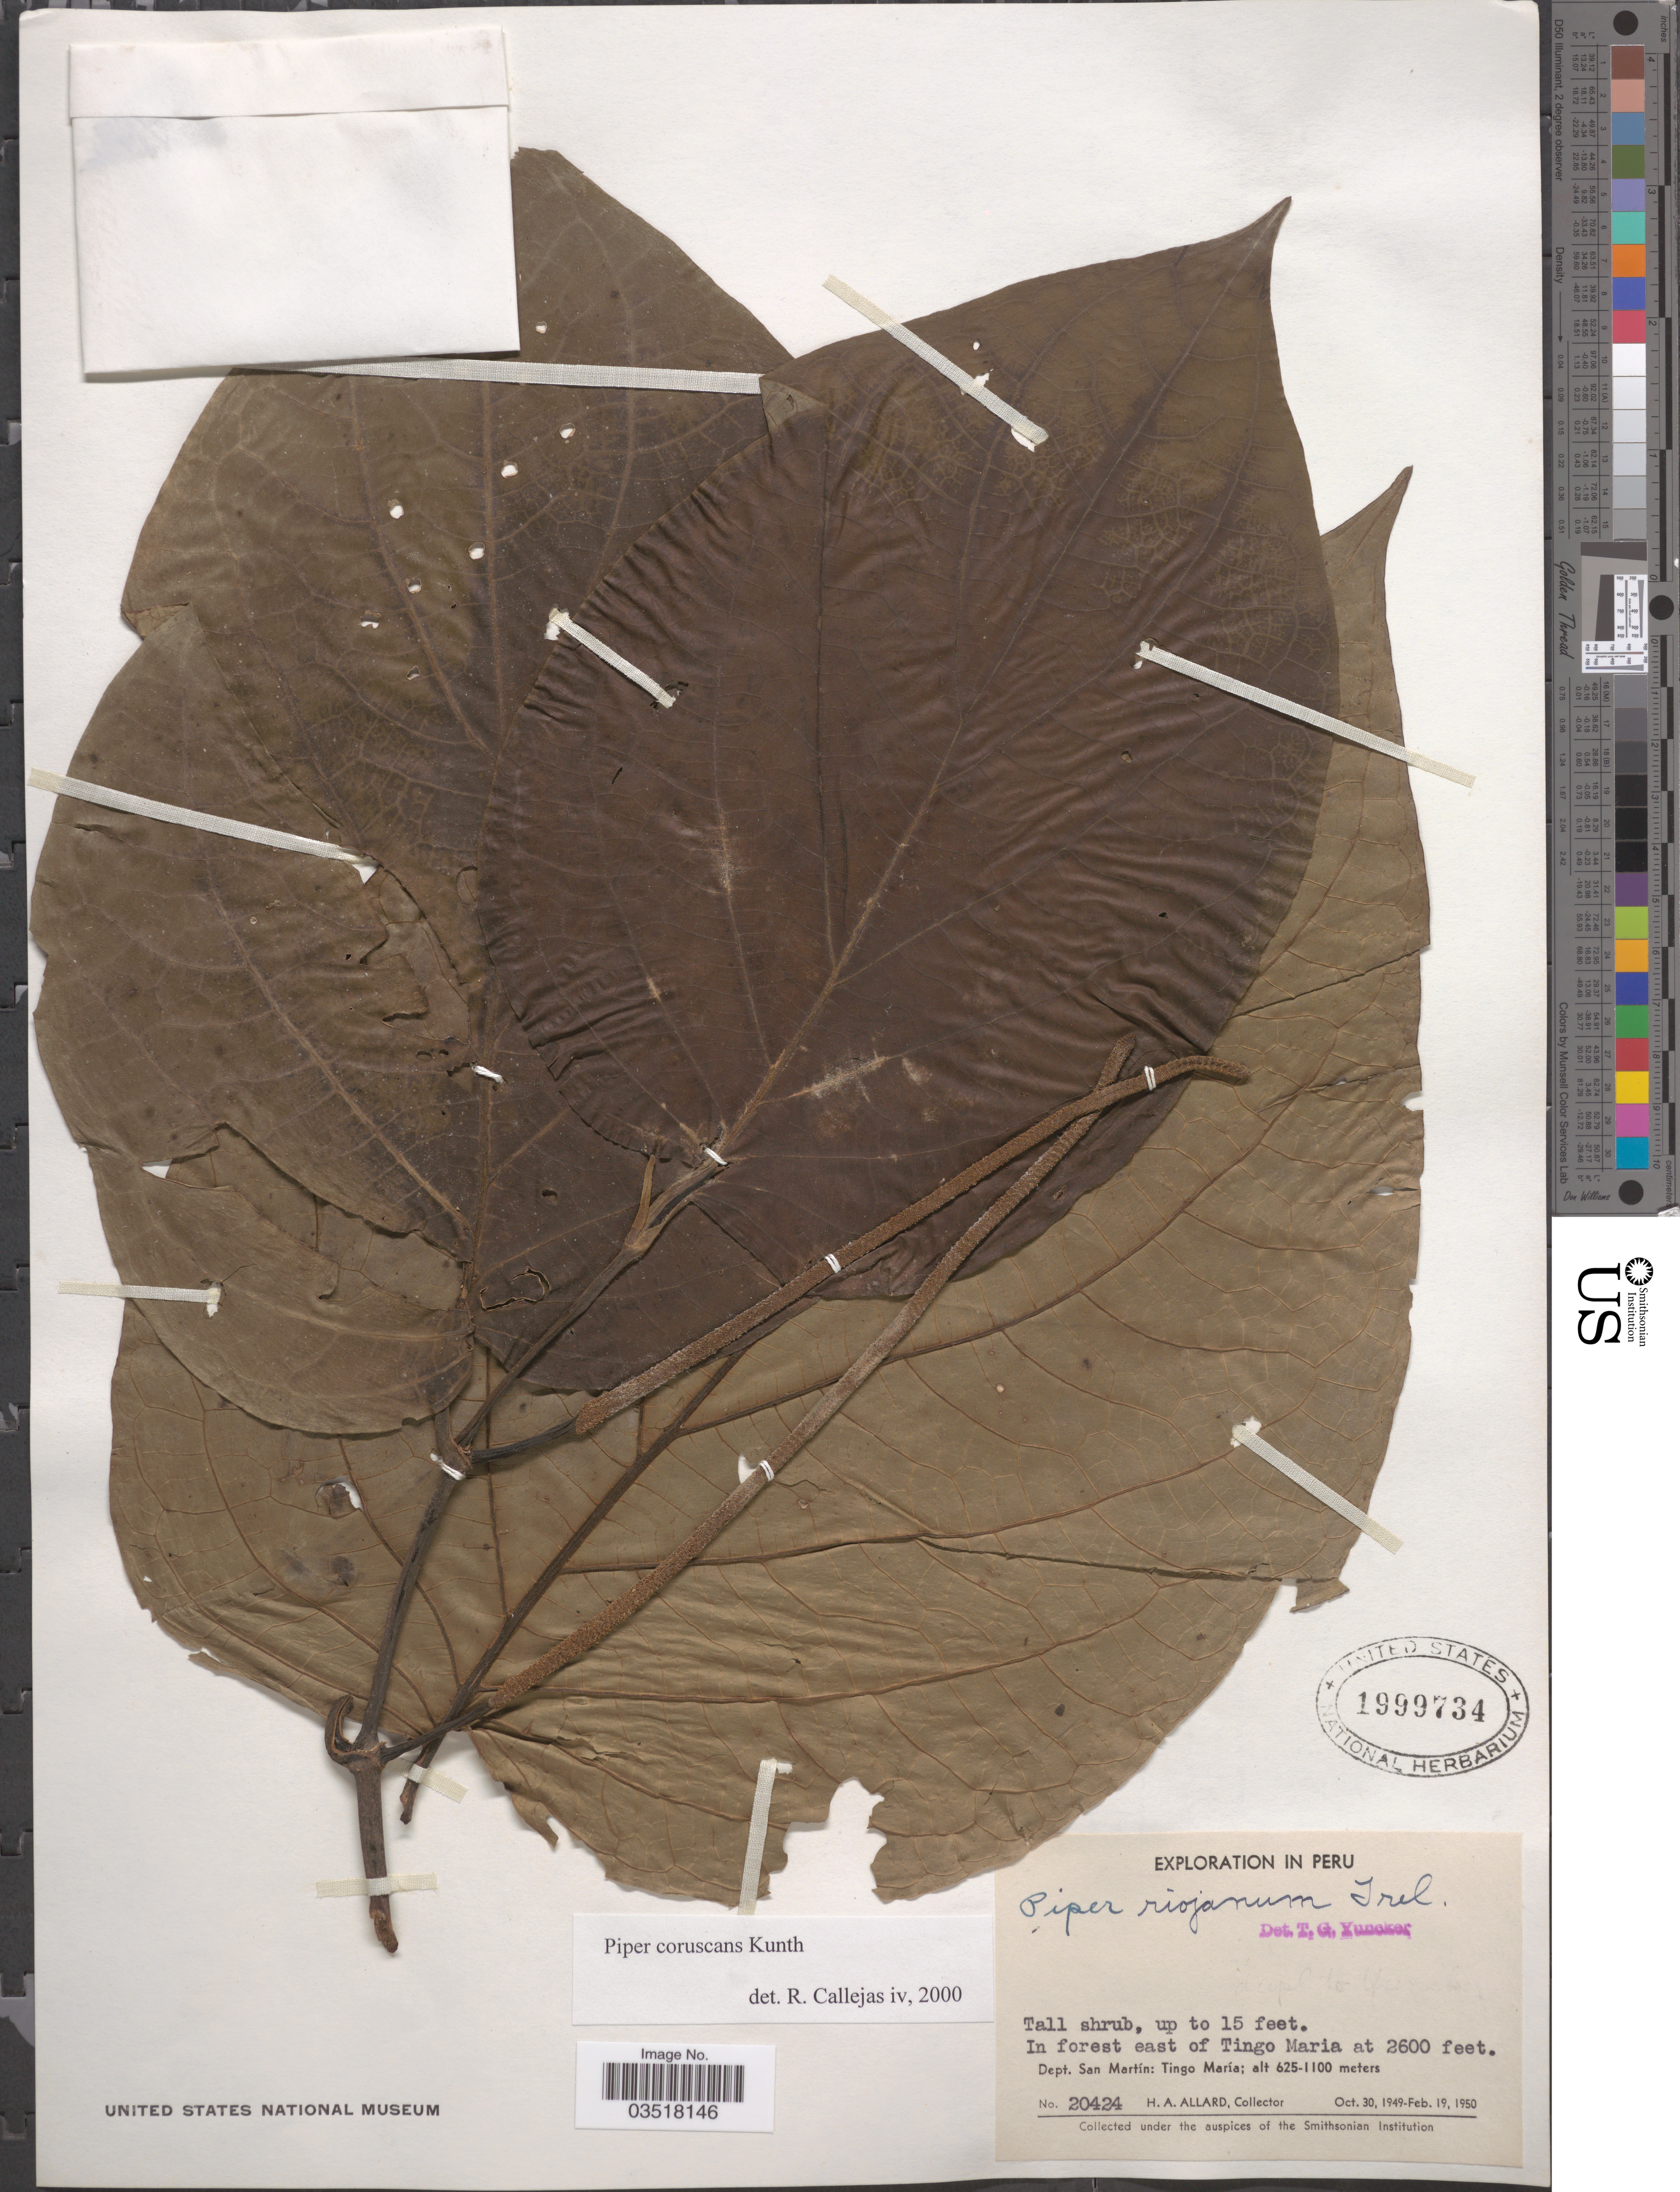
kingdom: Plantae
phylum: Tracheophyta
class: Magnoliopsida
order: Piperales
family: Piperaceae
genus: Piper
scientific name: Piper coruscans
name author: Kunth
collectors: H. A. Allard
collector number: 22424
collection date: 1949-10-30/1950-02-19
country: Peru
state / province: San Martín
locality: In forest east of Tingo María. Dept. San Martín: Tingo María.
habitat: in forest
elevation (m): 792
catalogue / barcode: US 1999734